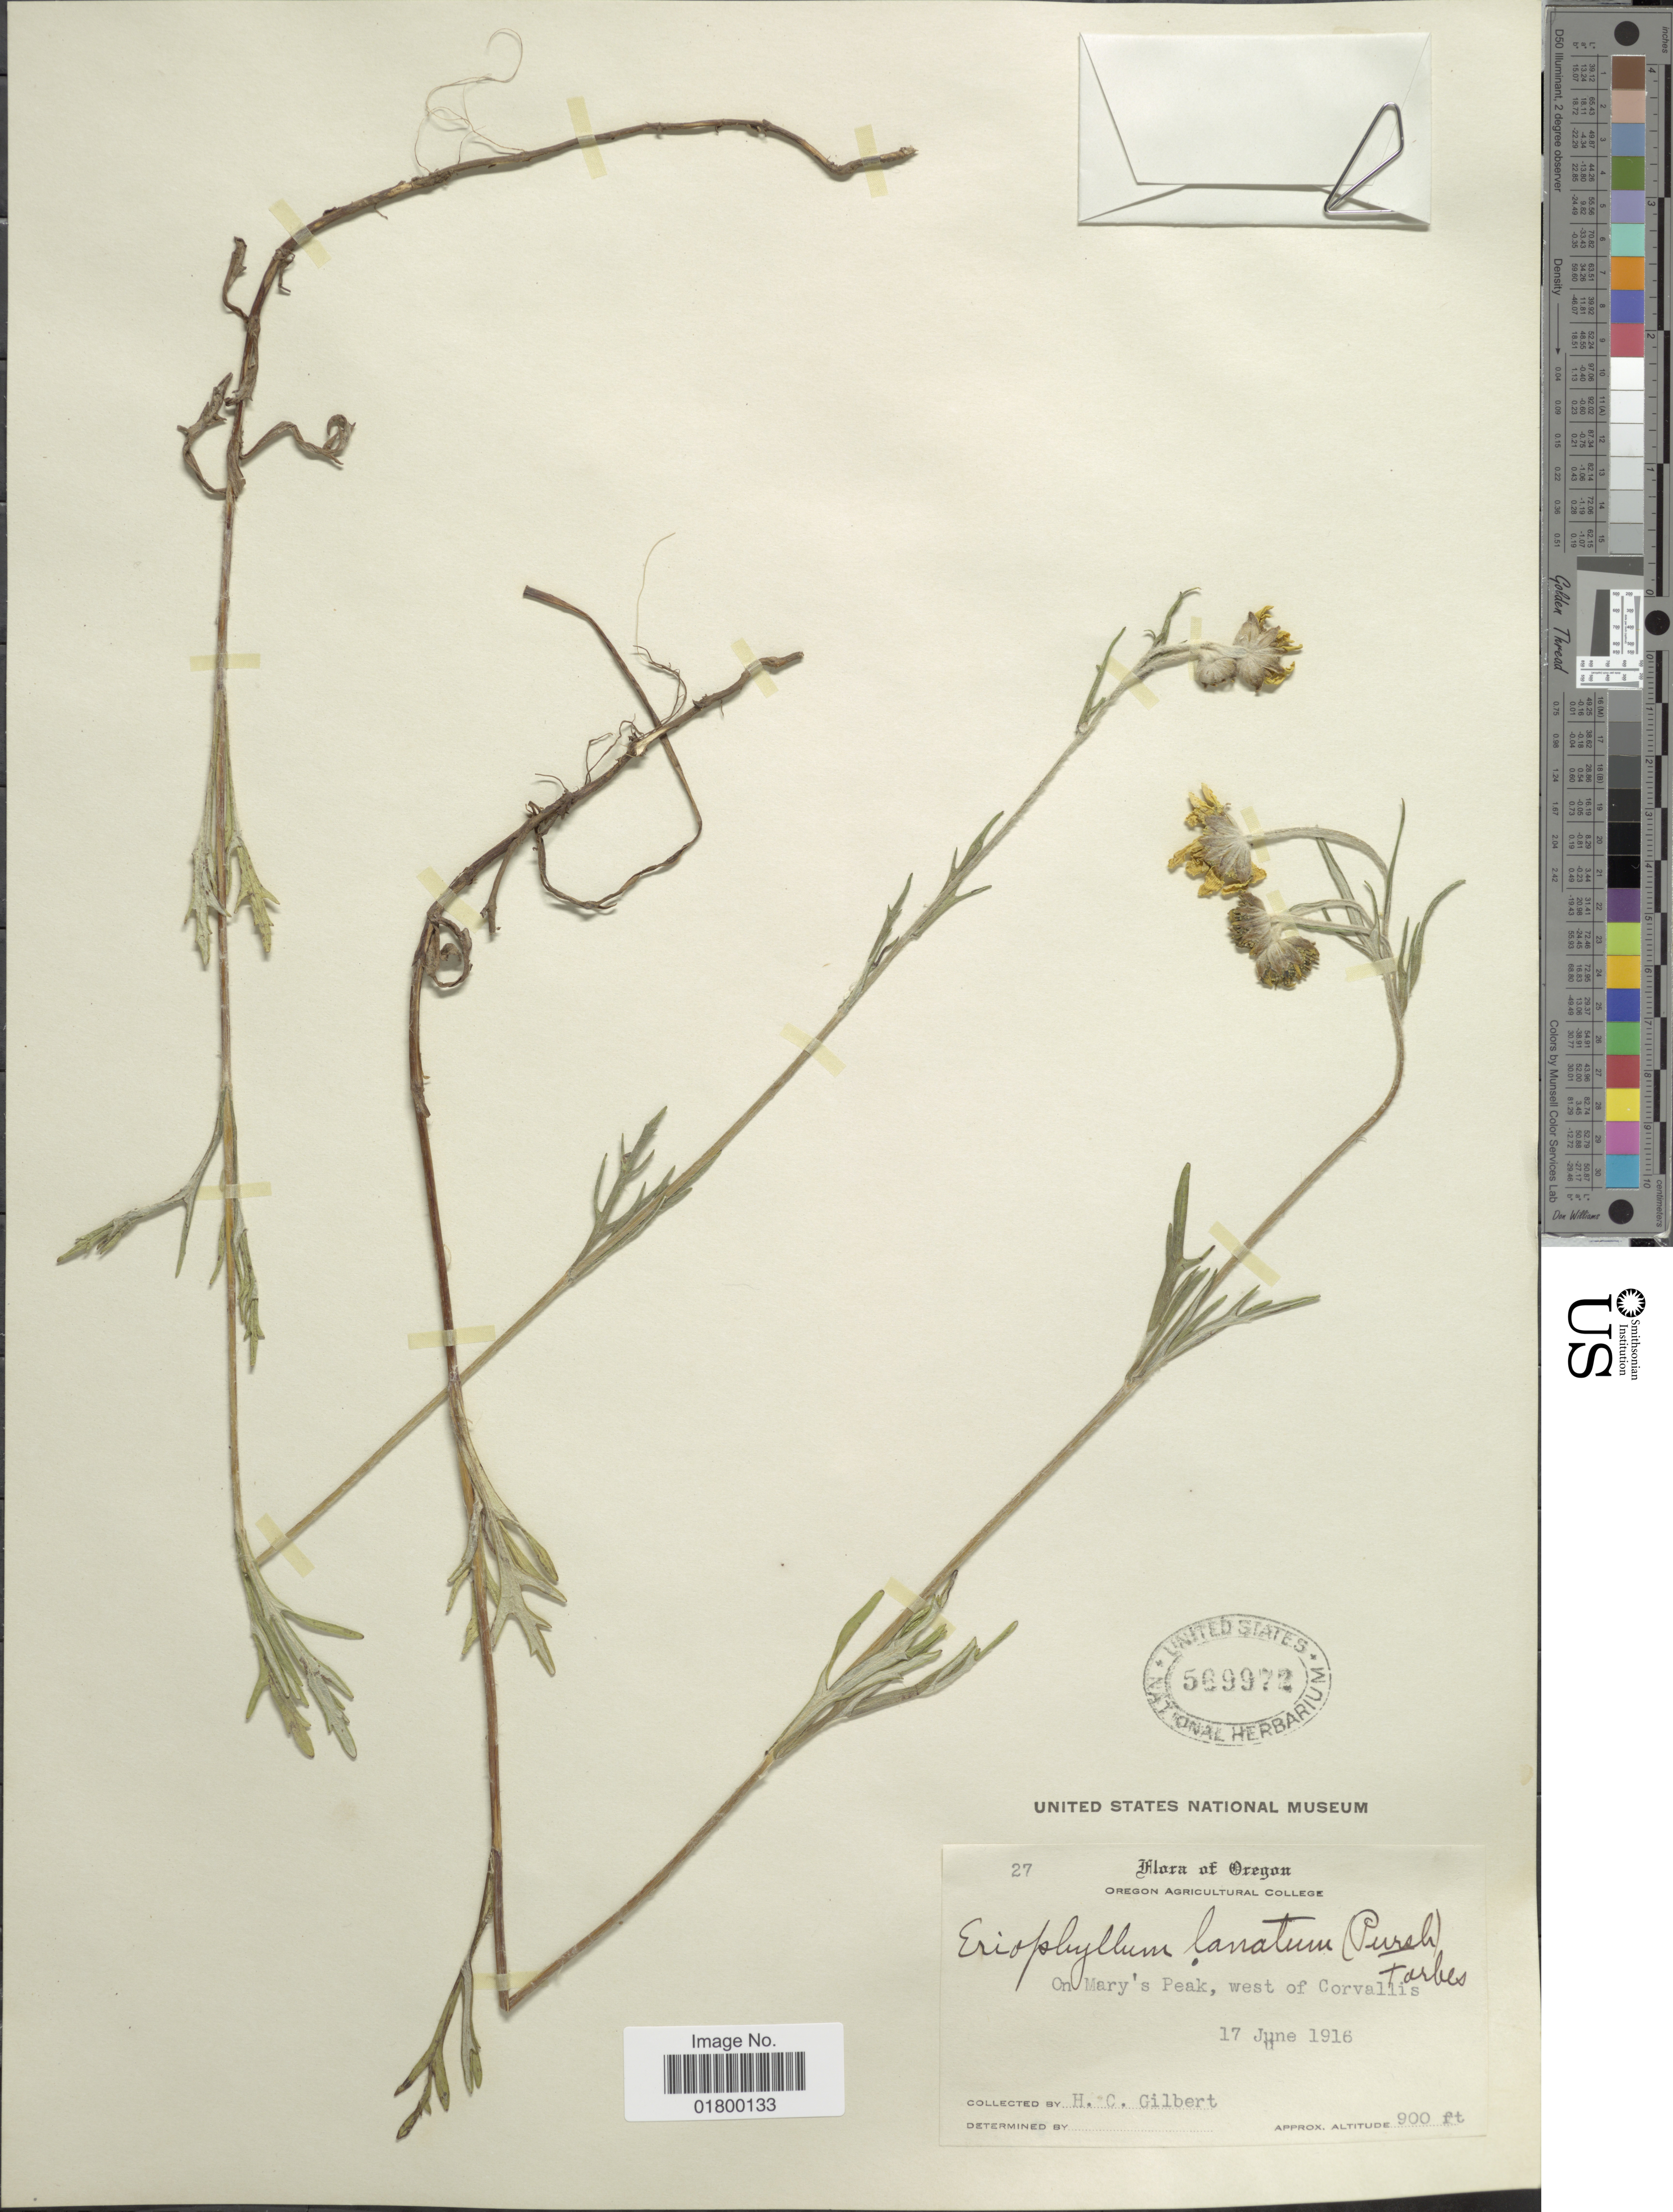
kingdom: Plantae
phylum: Tracheophyta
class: Magnoliopsida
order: Asterales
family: Asteraceae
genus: Eriophyllum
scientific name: Eriophyllum lanatum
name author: (Pursh) J. Forbes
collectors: H. Gilbert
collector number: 27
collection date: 1916-06-17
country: United States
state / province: Oregon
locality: On Mary's Peak, wet of Corvallis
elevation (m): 274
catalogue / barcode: US 569972